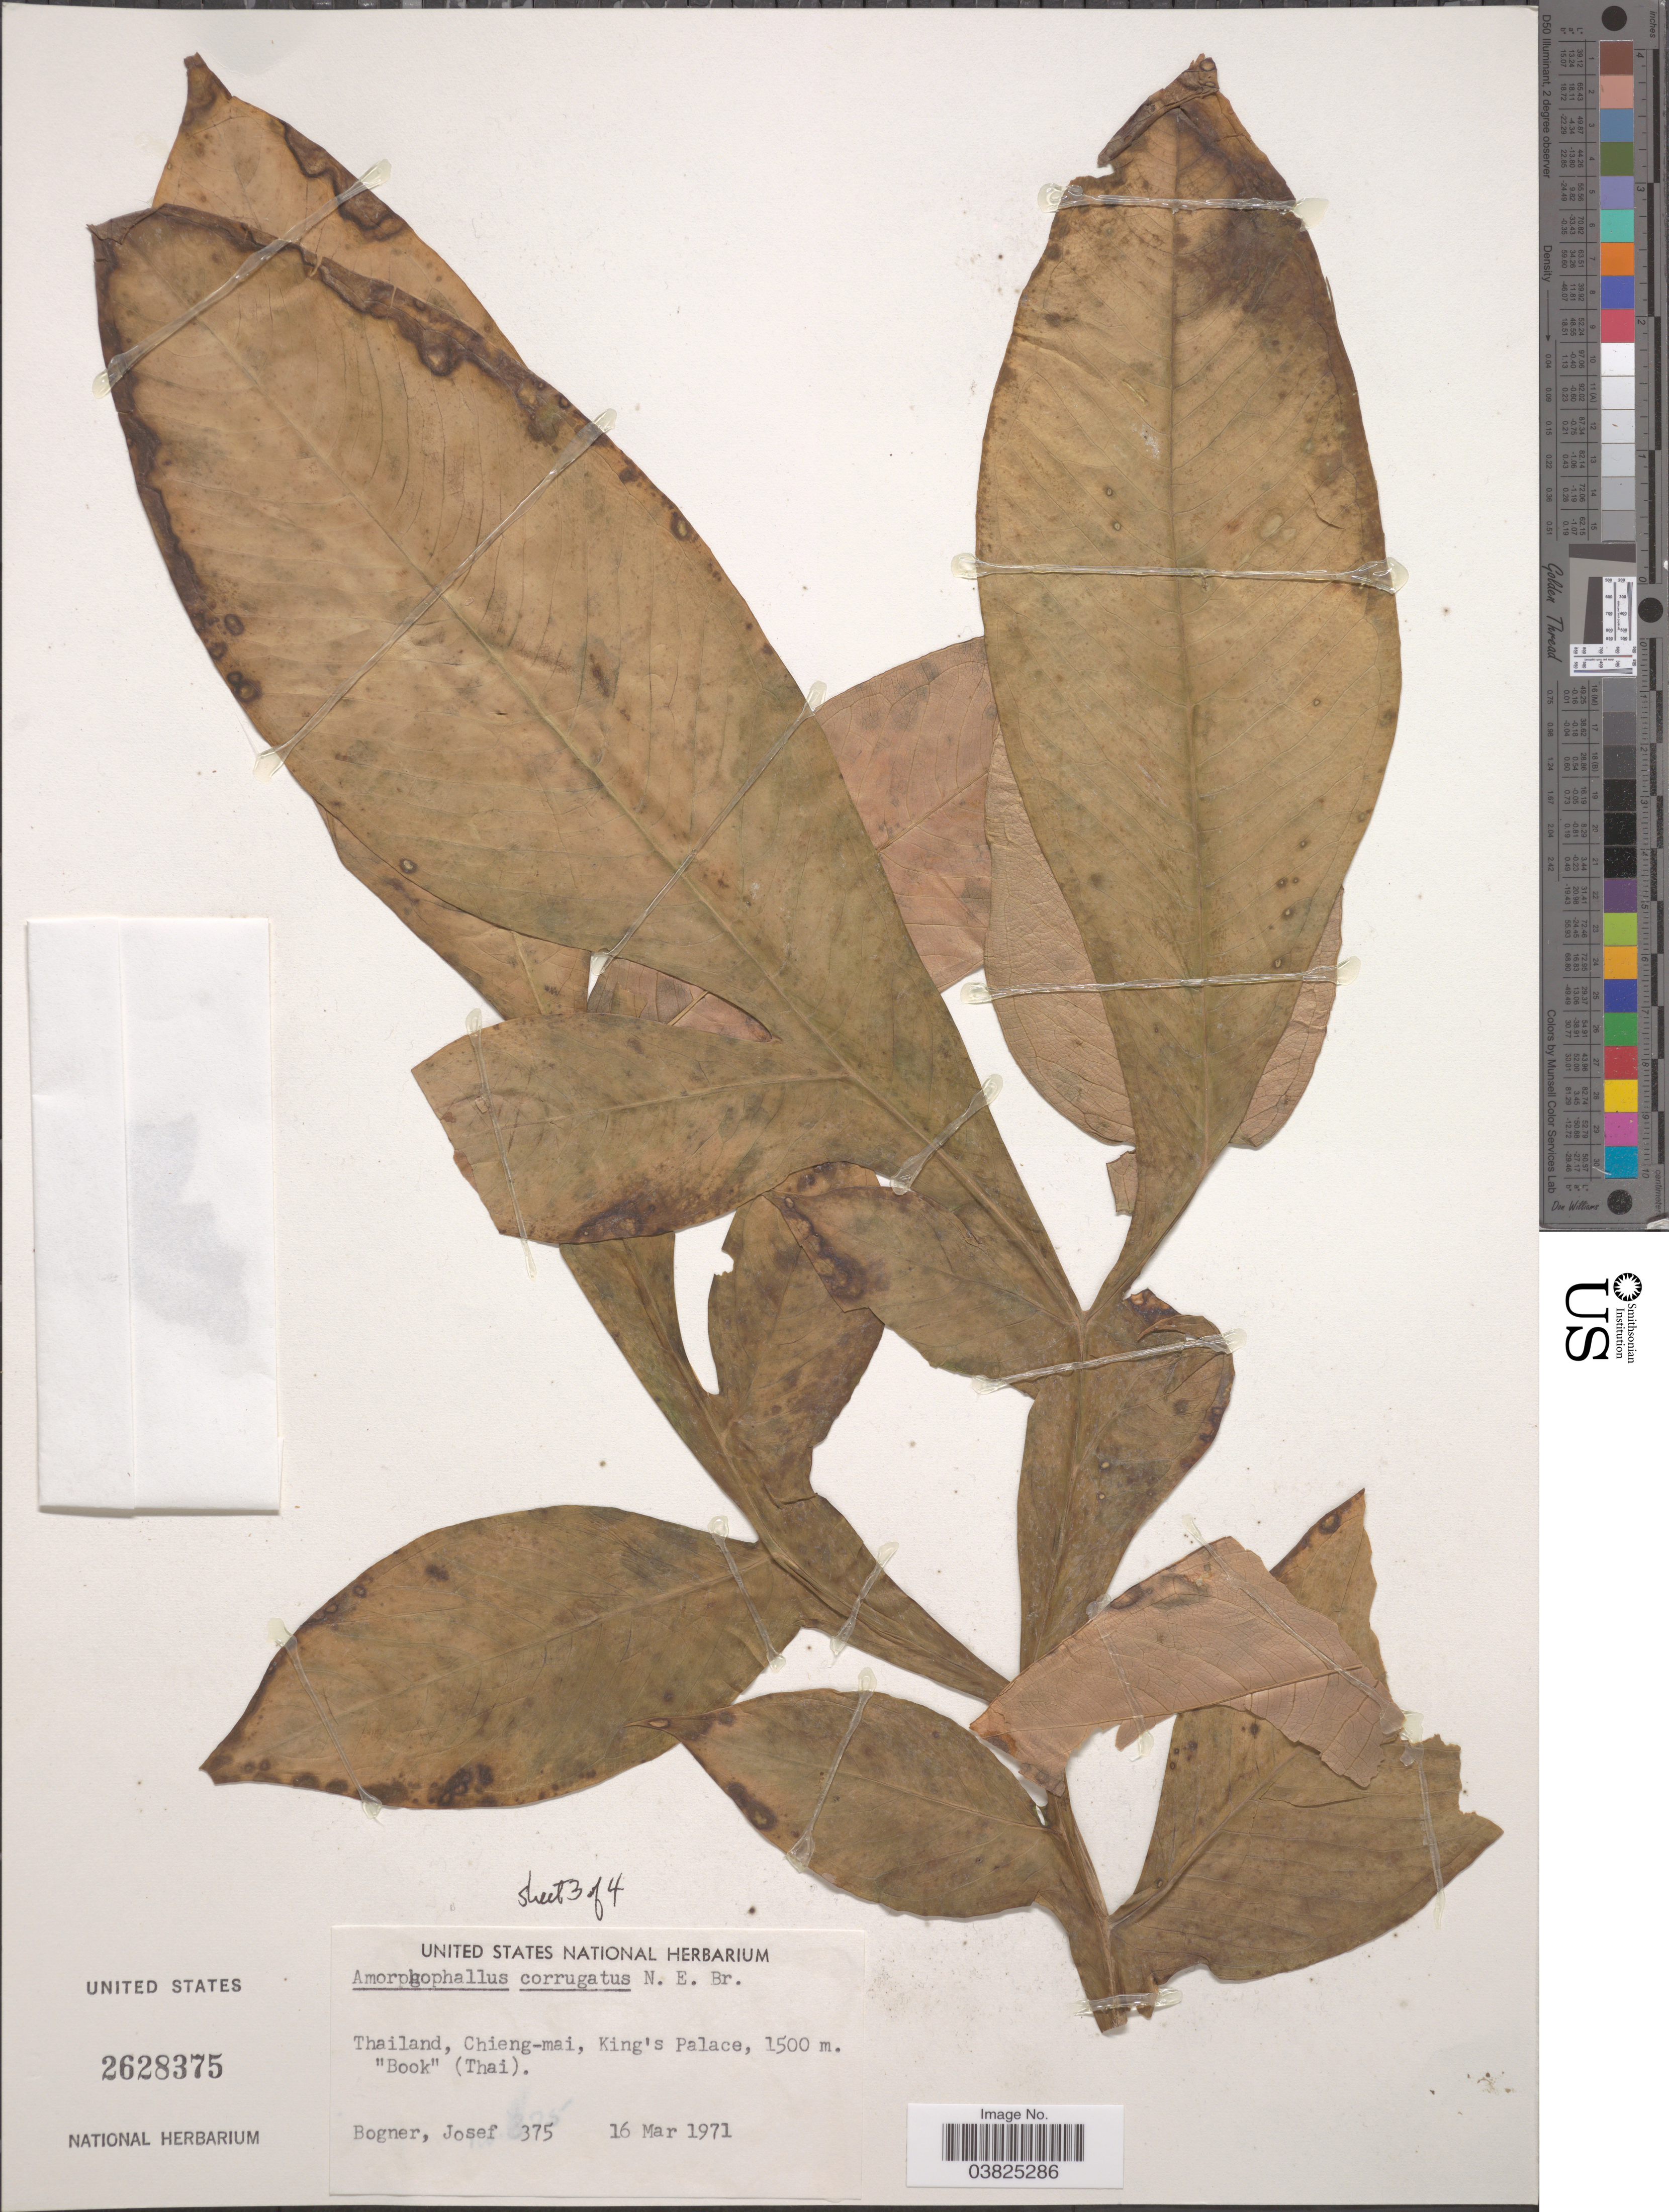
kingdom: Plantae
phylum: Tracheophyta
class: Liliopsida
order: Alismatales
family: Araceae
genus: Amorphophallus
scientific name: Amorphophallus corrugatus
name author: N.E. Br.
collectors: J. Bogner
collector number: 375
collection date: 1971-03-16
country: Thailand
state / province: Chiang Mai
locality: Chieng-mai, King's Palace.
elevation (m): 1500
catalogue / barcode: US 2628375